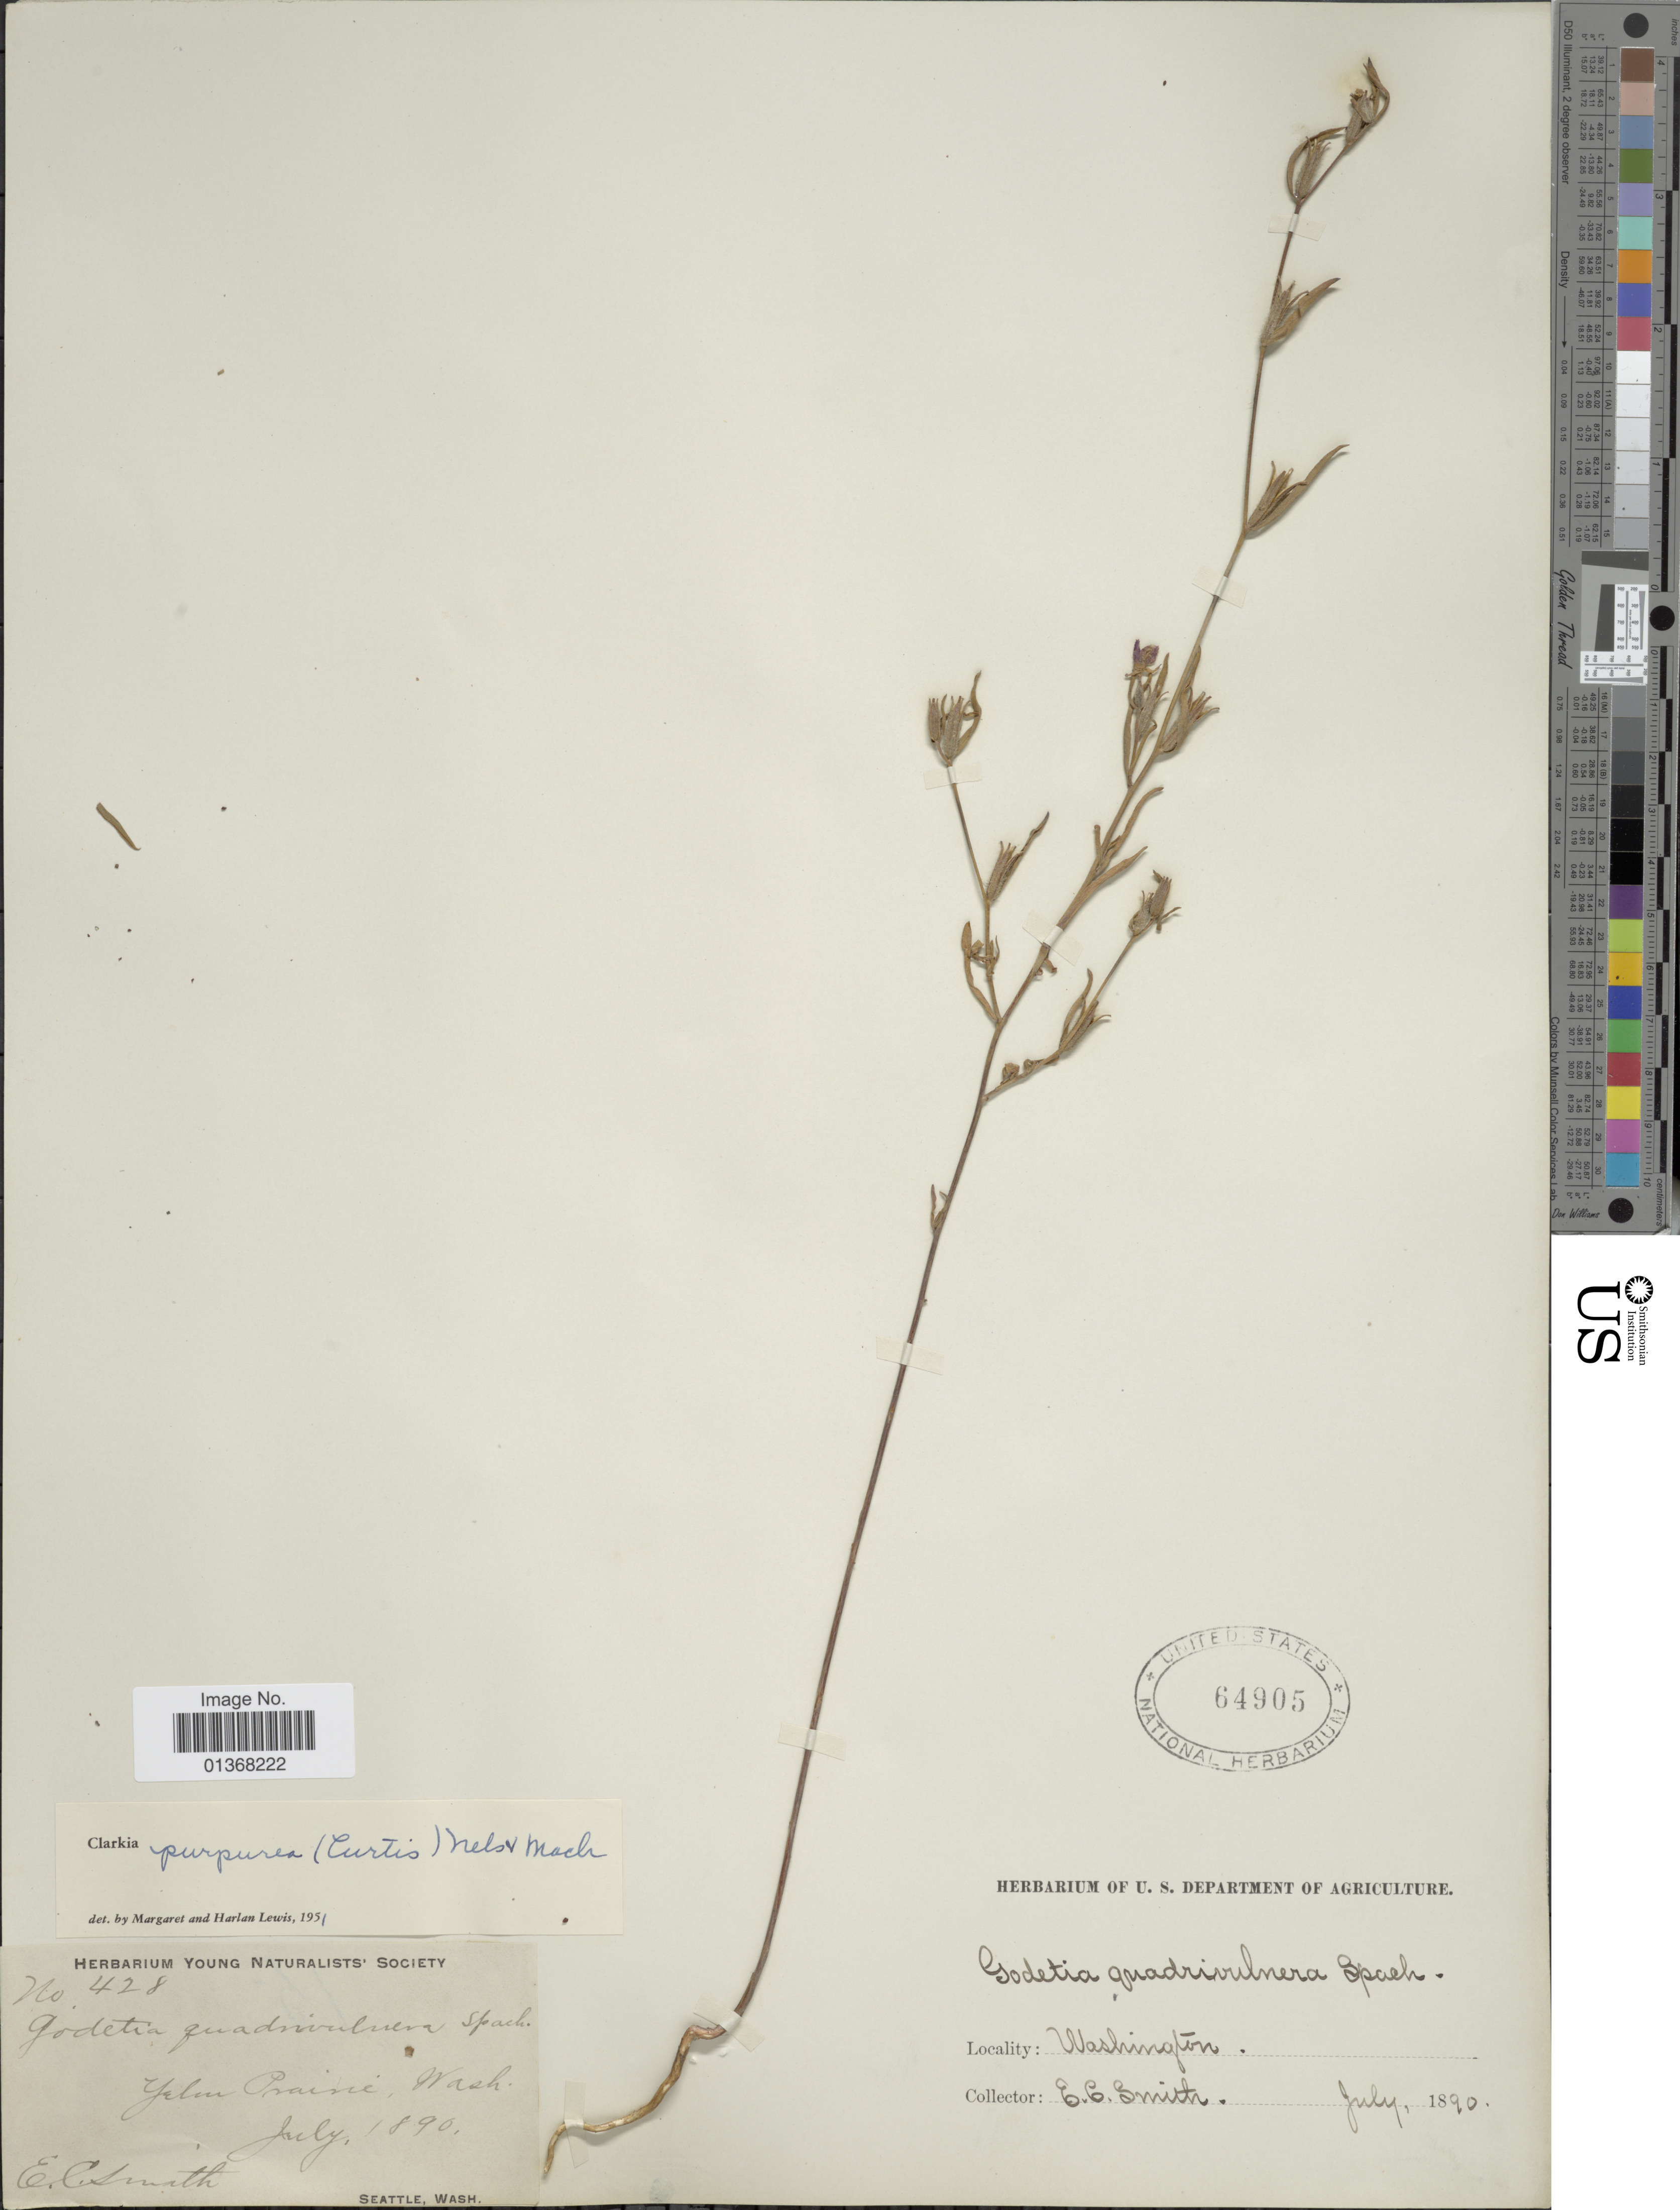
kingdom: Plantae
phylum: Tracheophyta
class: Magnoliopsida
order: Myrtales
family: Onagraceae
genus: Clarkia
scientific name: Clarkia pulchella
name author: Pursh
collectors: E. Smith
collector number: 428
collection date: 1890-07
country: United States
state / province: Washington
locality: Yelm Prairie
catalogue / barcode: US 64905